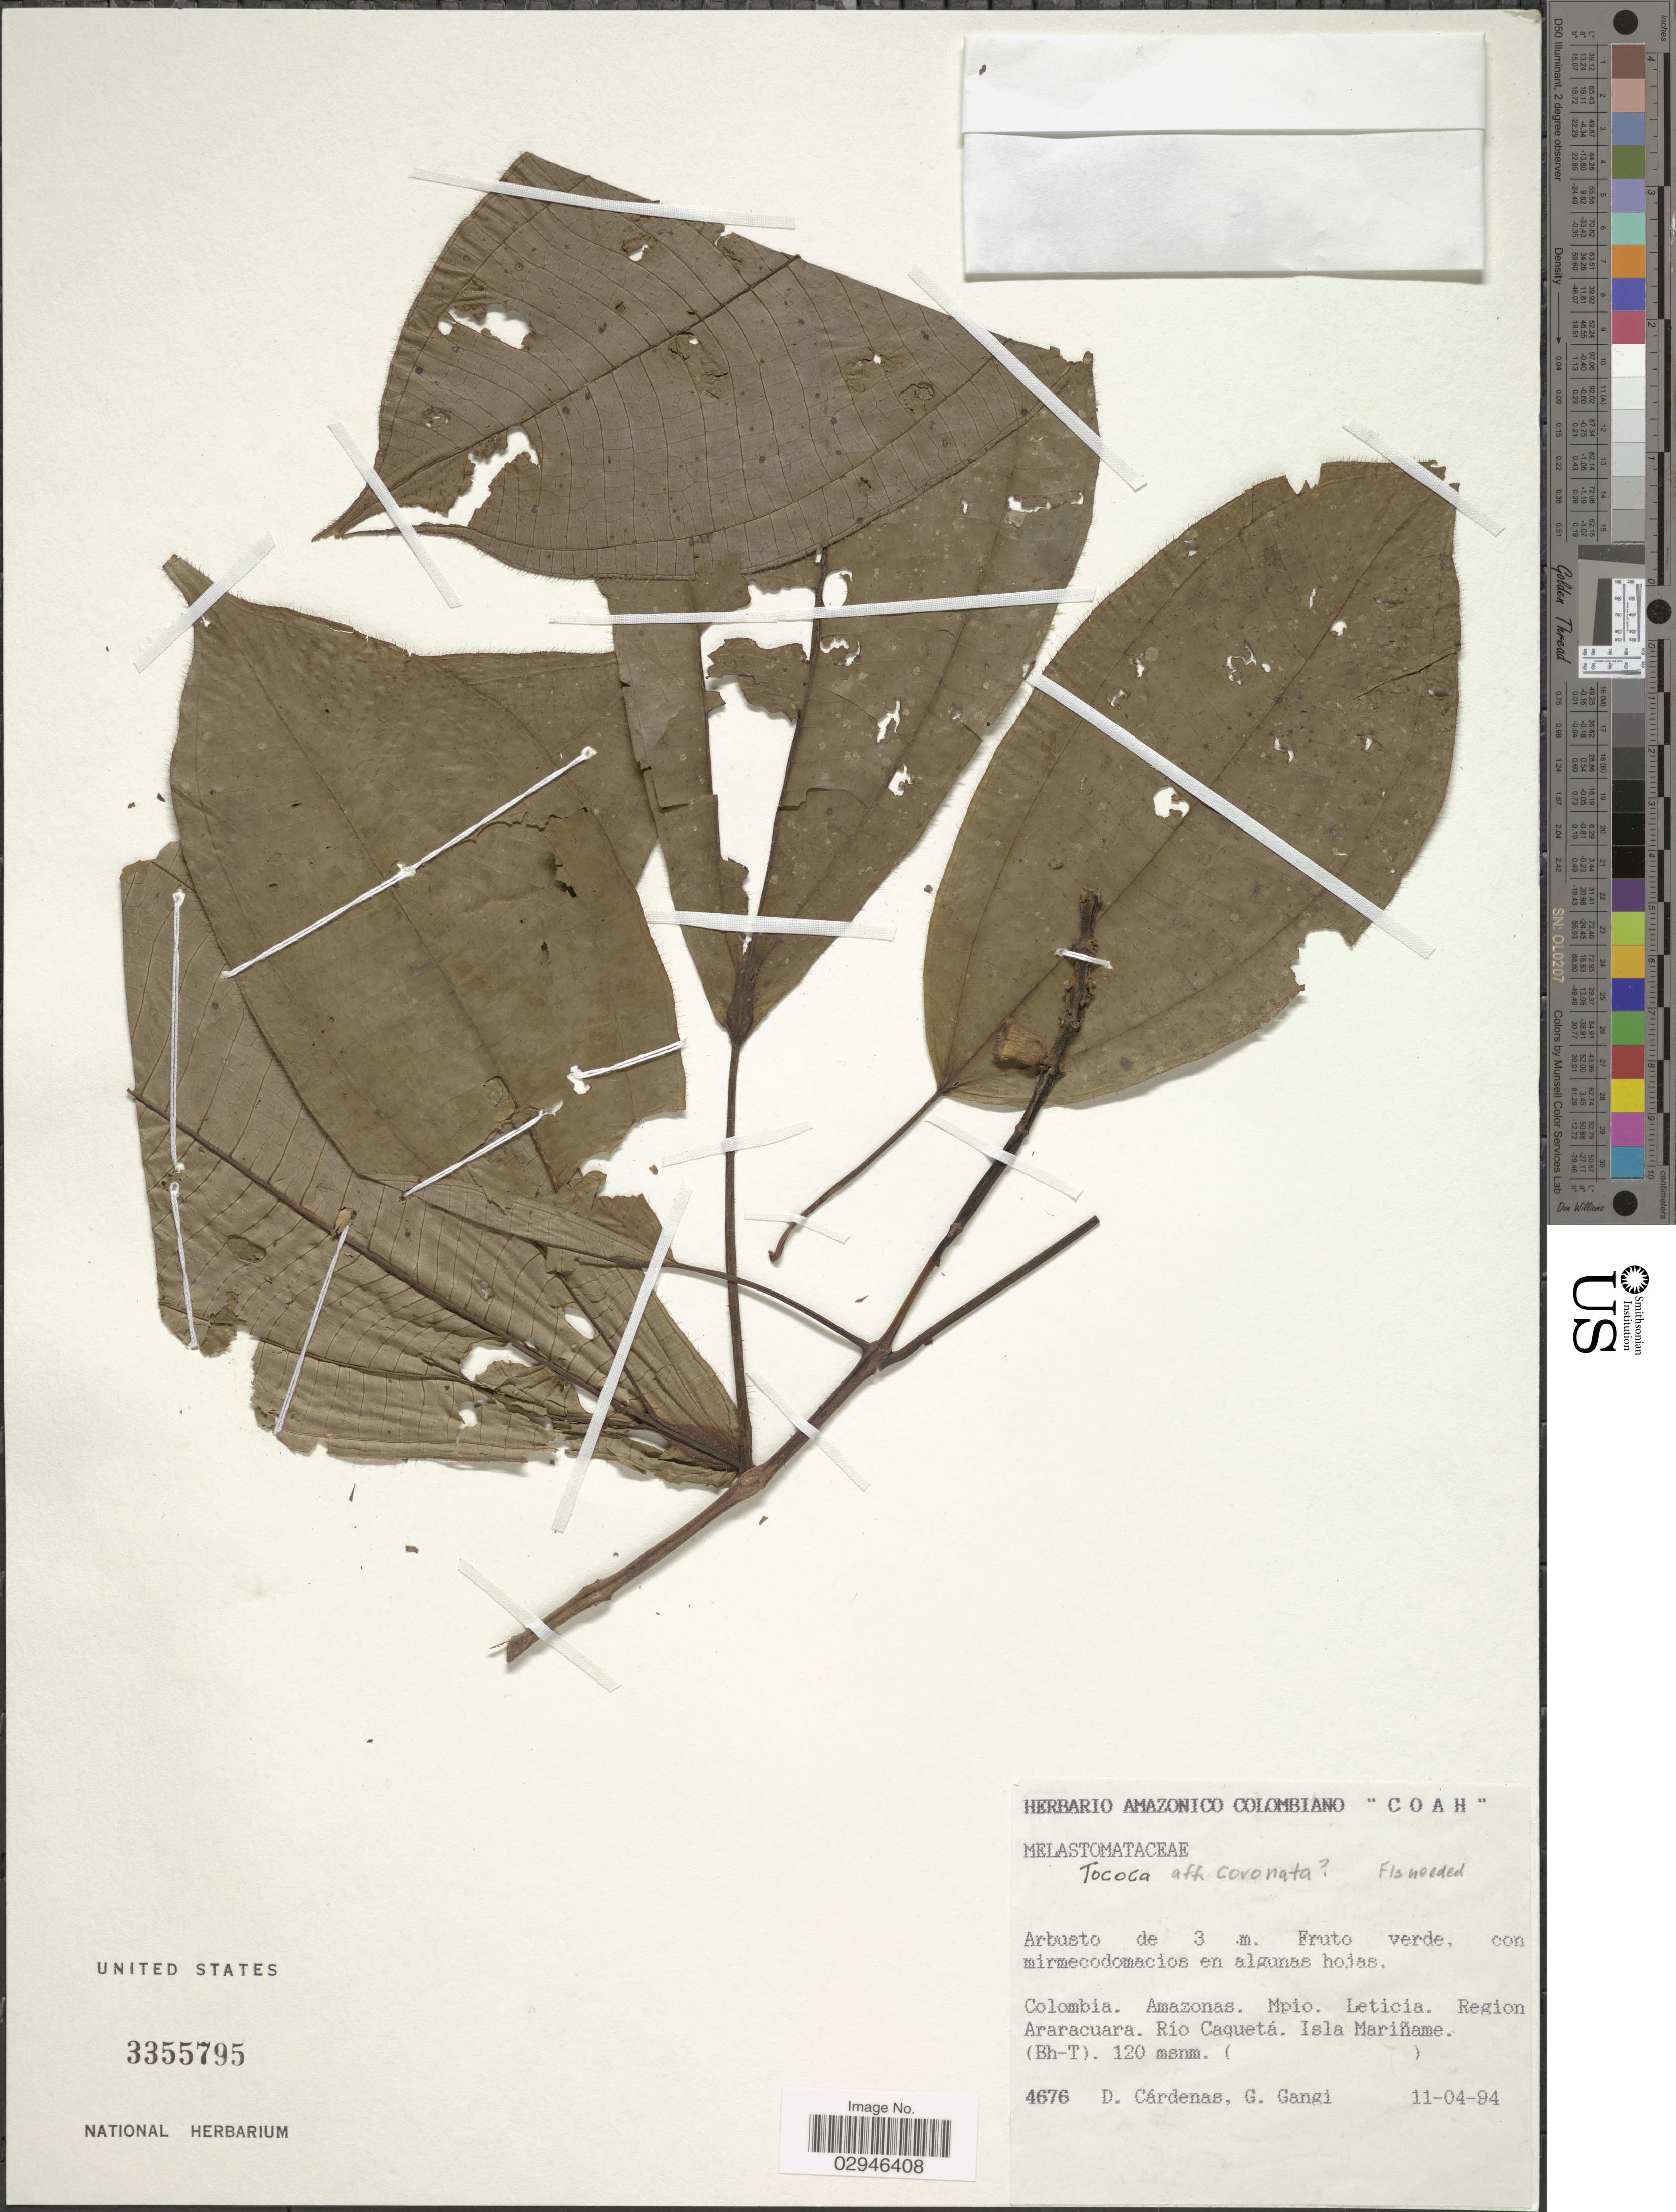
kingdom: Plantae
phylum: Tracheophyta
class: Magnoliopsida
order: Myrtales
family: Melastomataceae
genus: Tococa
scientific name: Tococa coronata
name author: Benth.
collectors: D. Cárdenas & G. Gangi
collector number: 4676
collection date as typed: Transcribed d/m/y: 11/4/94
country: Colombia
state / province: Amazônas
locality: Mpio. Leticia, Region Araracuara, Río Caquetá, Isla Mariñame (Bh-T).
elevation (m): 120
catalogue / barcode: US 3355795